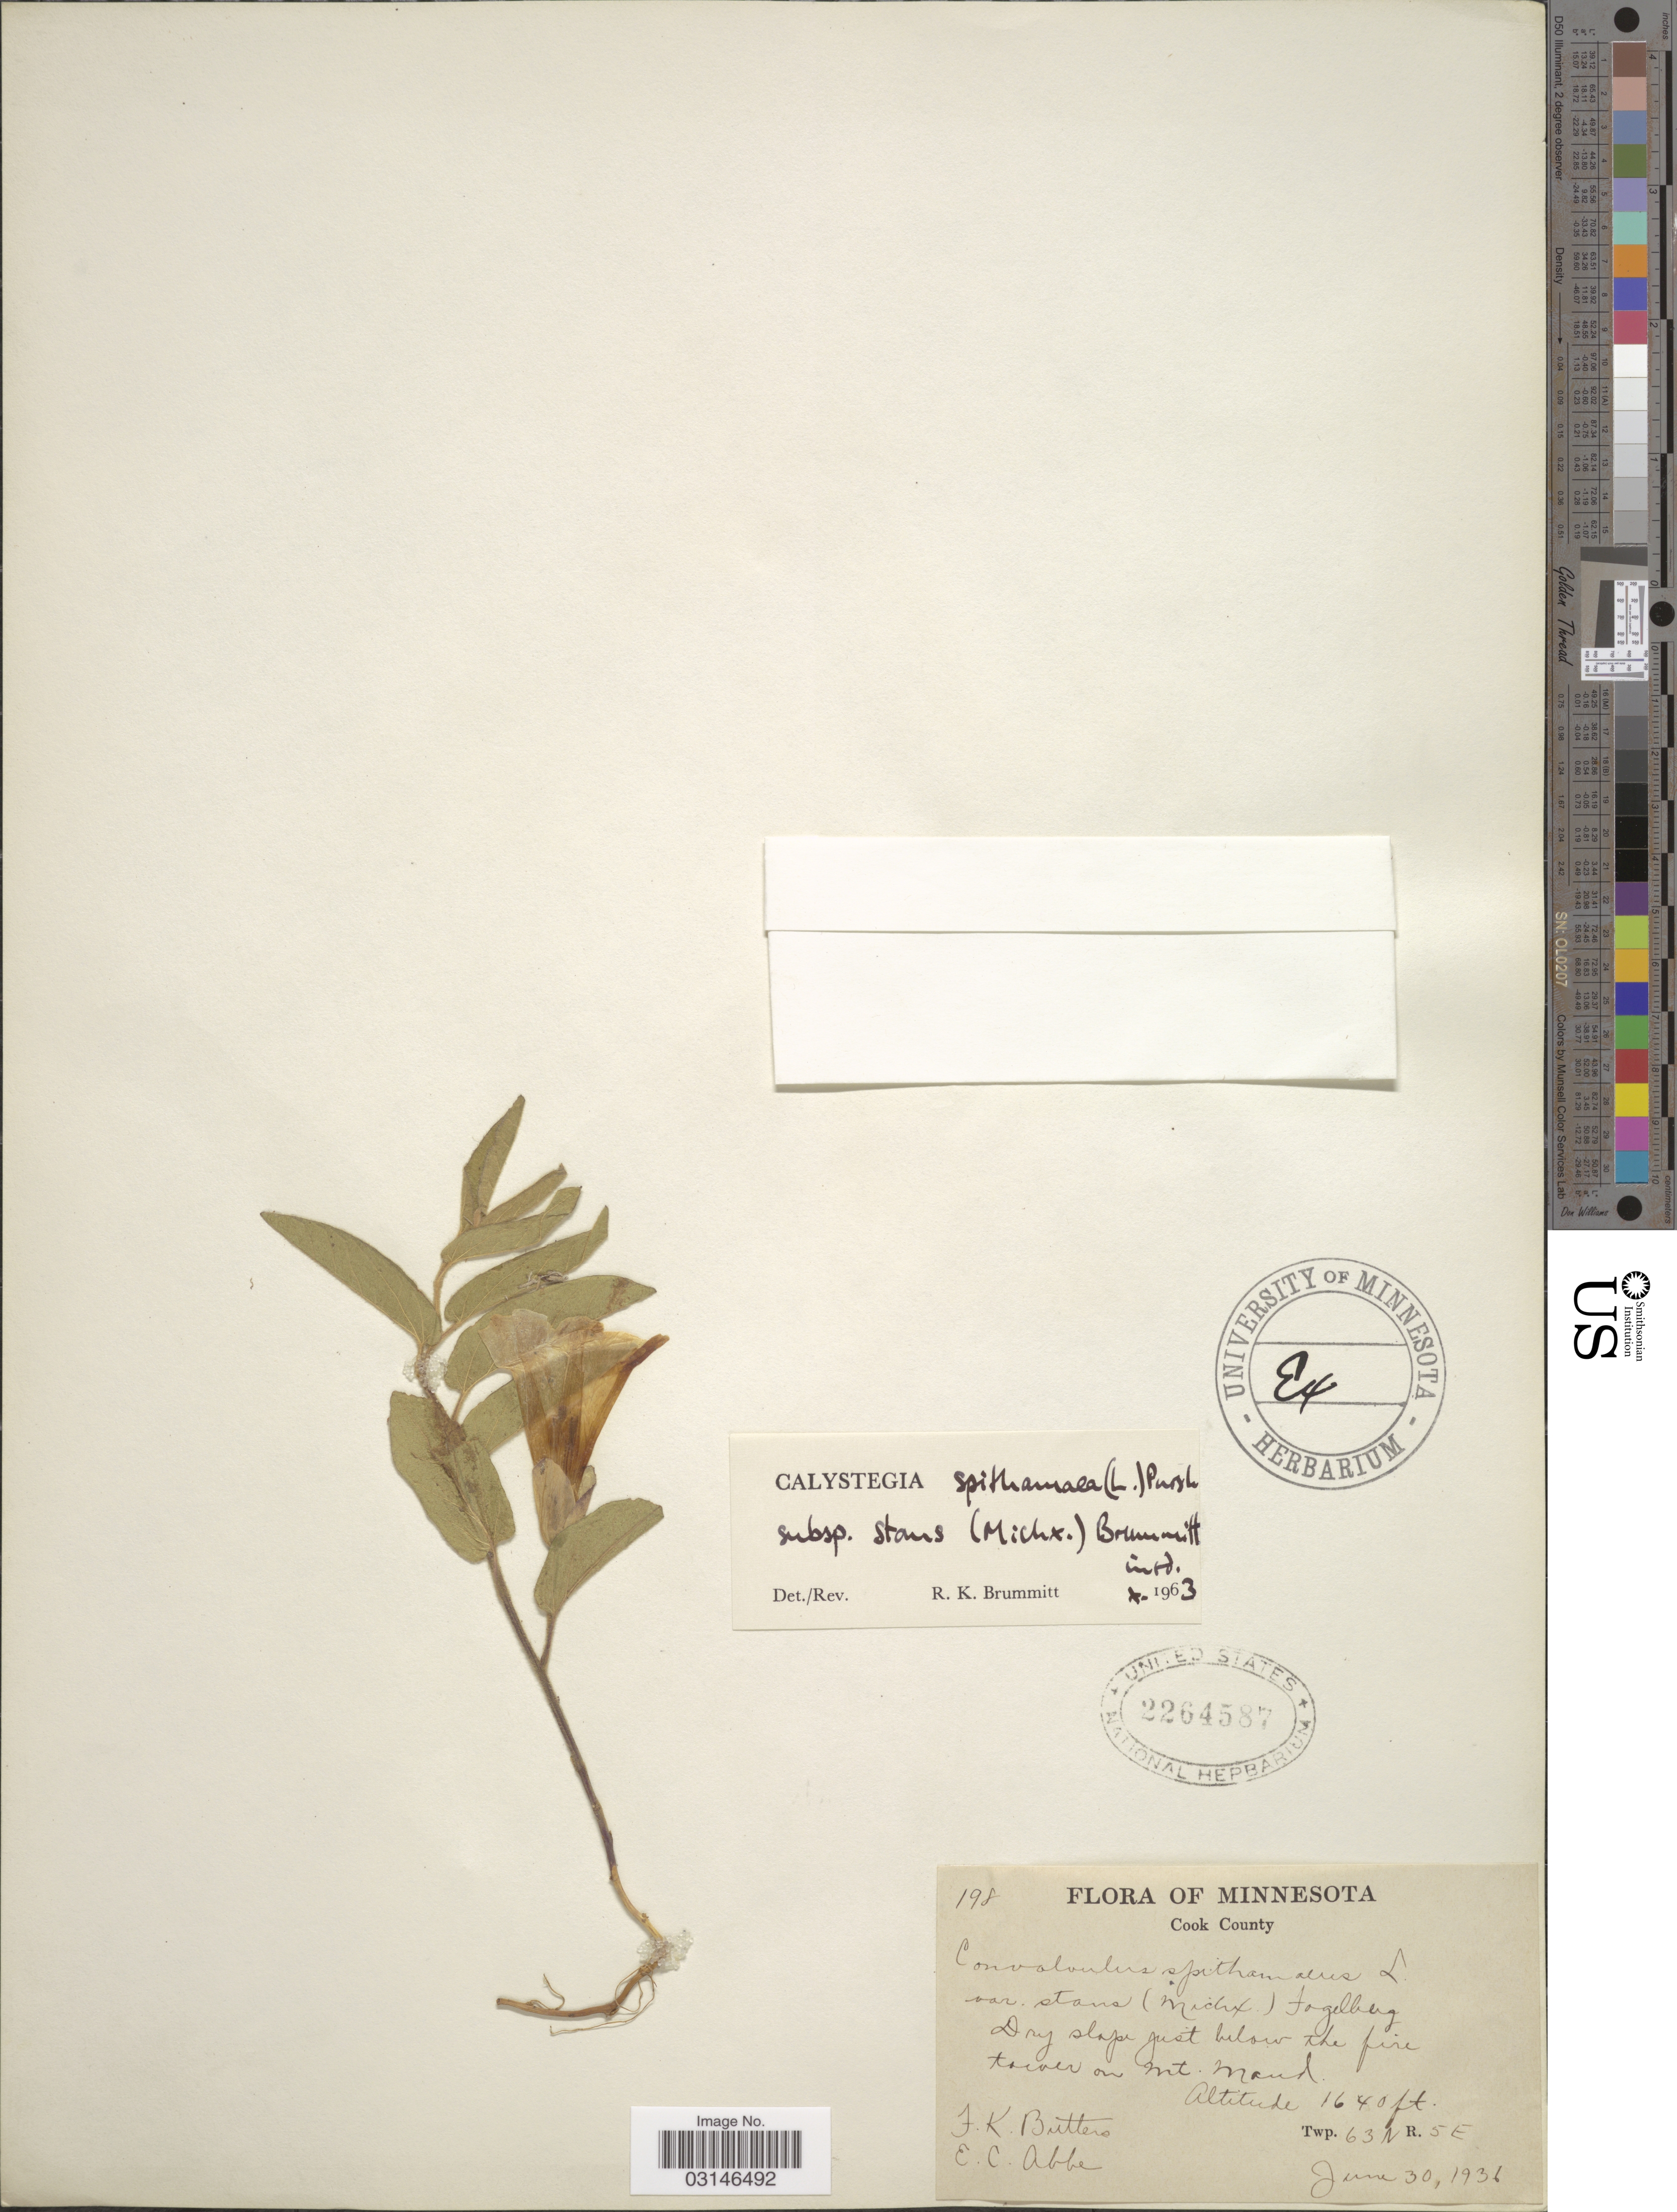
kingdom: Plantae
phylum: Tracheophyta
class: Magnoliopsida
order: Solanales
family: Convolvulaceae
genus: Calystegia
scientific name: Calystegia spithamaea subsp. stans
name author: (Michx.) Brummitt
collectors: F. K. Butters & E. C. Abbe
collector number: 198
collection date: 1936-06-30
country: United States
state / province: Minnesota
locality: Cook County, Dry slope just below the fire tower on Mt. Maud, Twp 63 N, R. 5E.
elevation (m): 500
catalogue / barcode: US 2264587